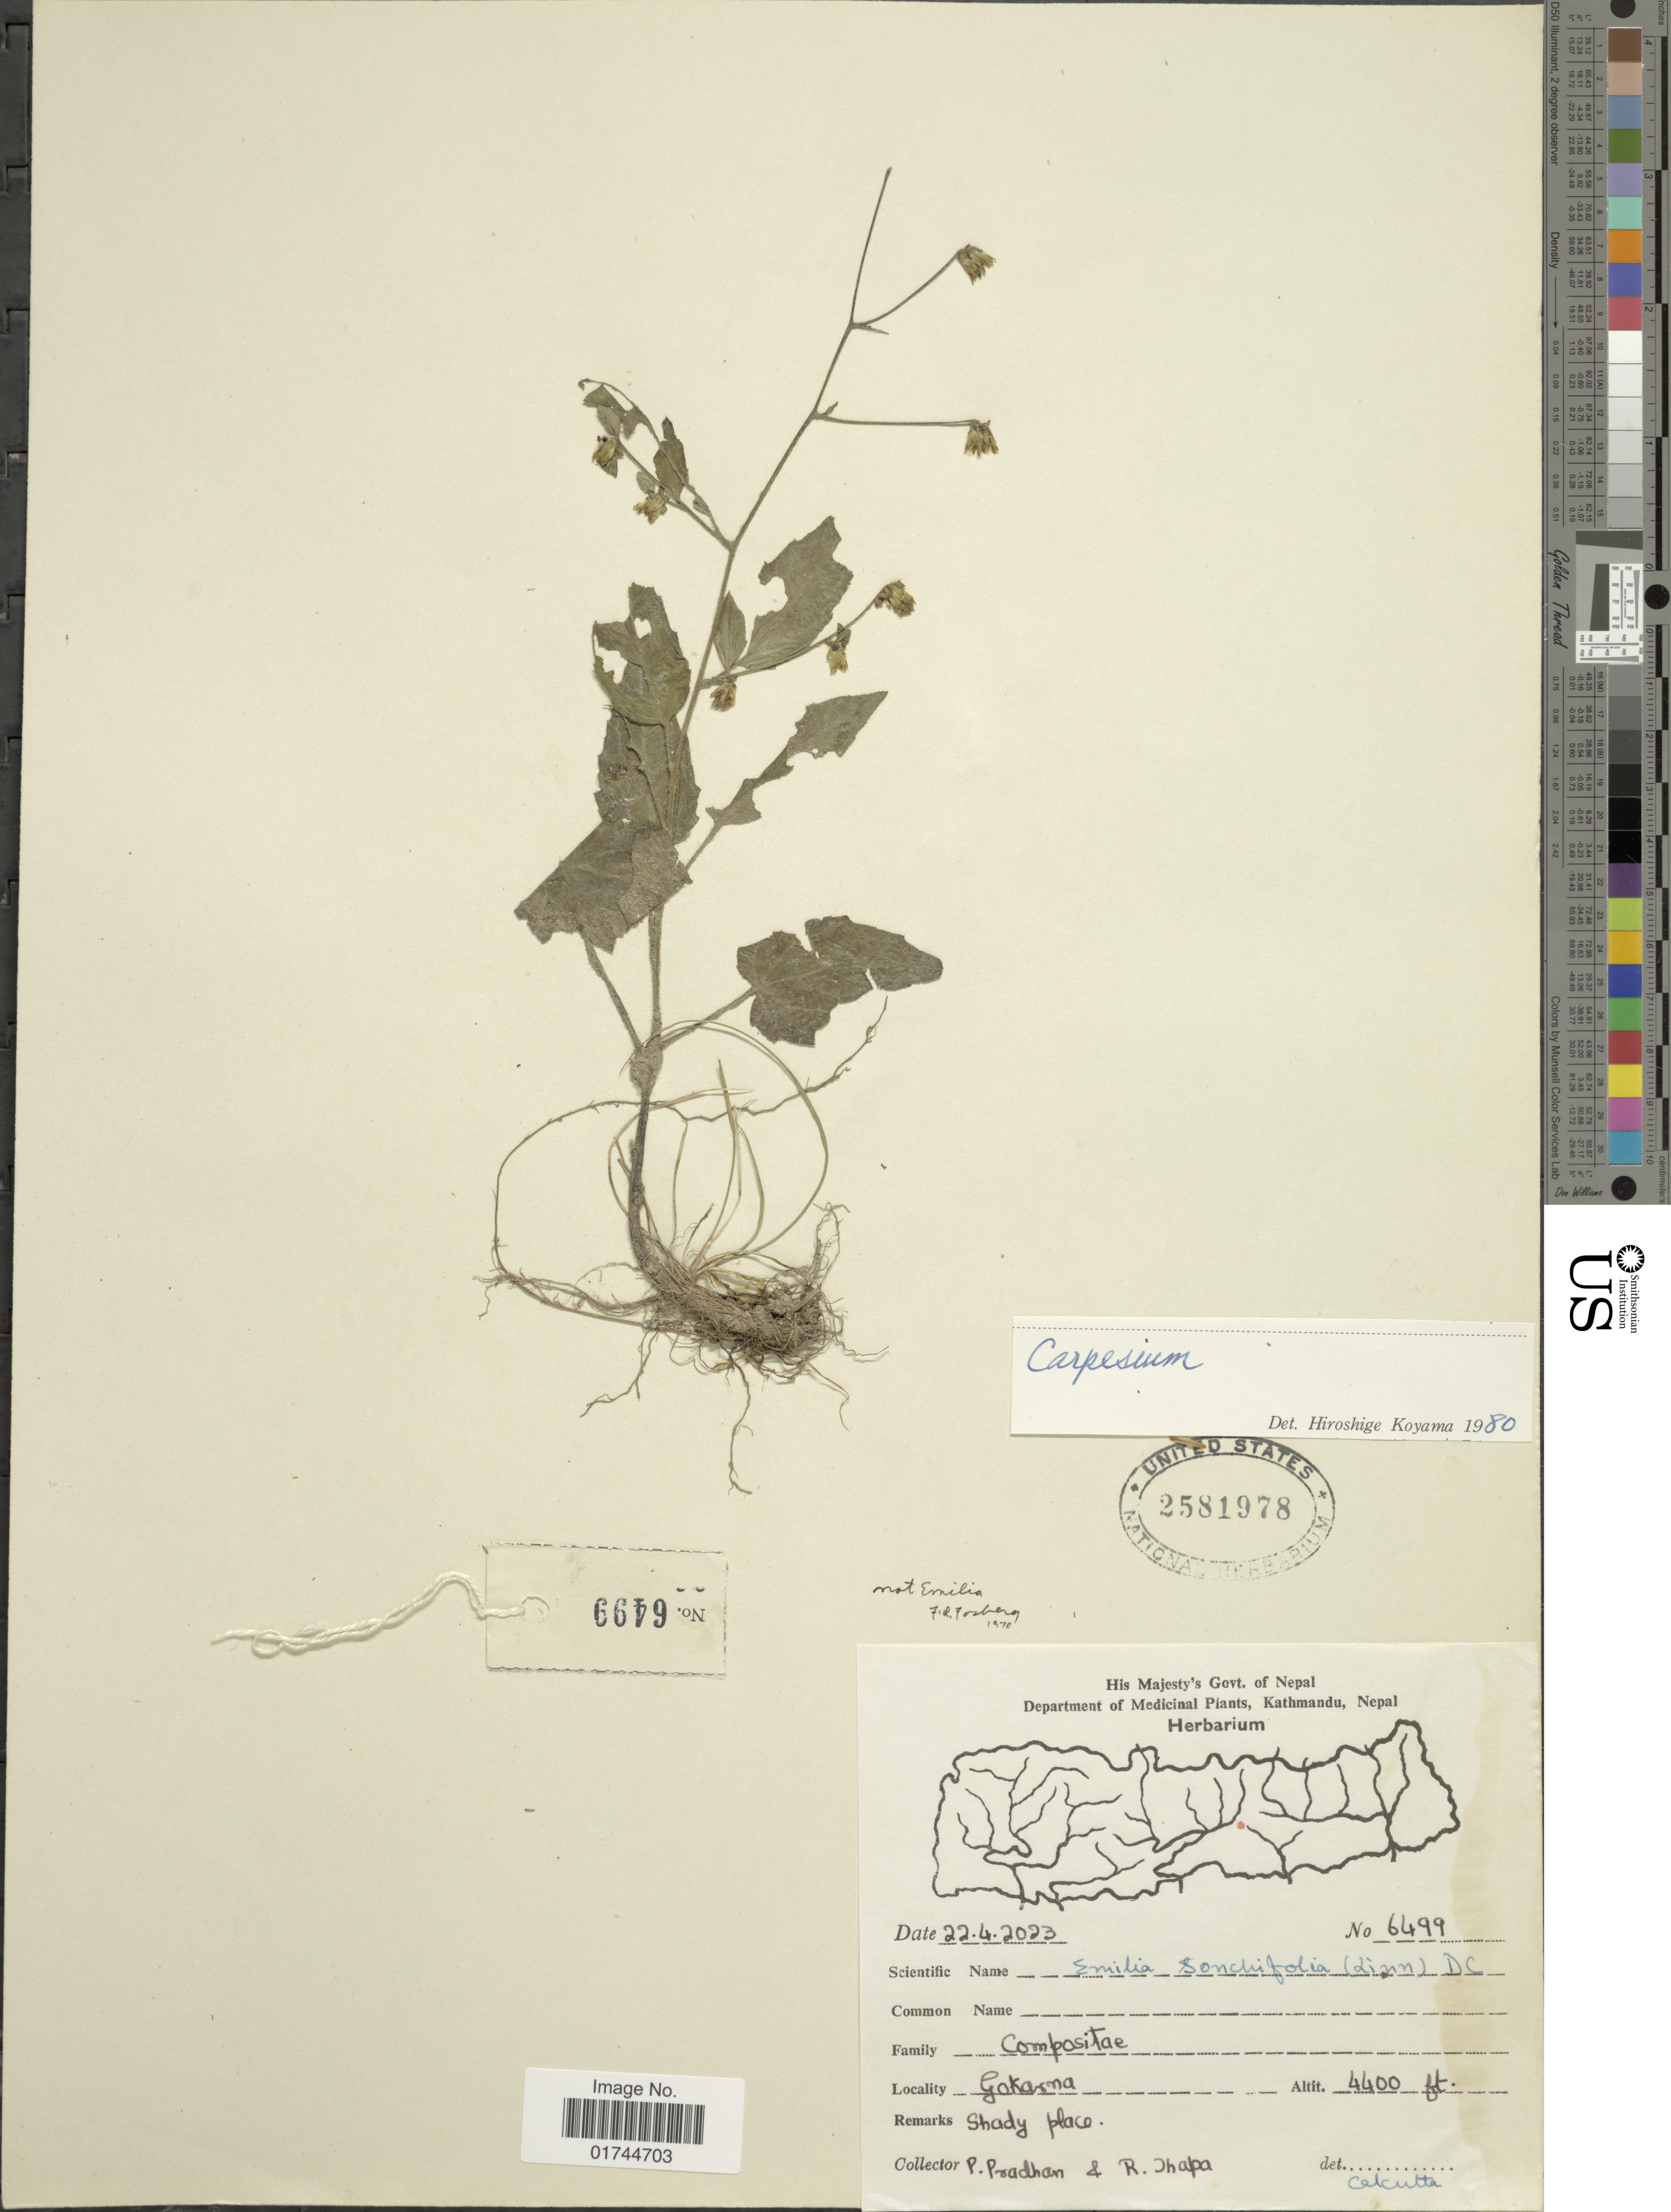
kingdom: Plantae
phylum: Tracheophyta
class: Magnoliopsida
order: Asterales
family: Asteraceae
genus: Carpesium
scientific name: Carpesium sp.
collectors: P. Pradhan & R. Thapa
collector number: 6499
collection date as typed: Transcribed d/m/y: 22/4/23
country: Nepal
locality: Gokarna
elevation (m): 1341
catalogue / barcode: US 2581978